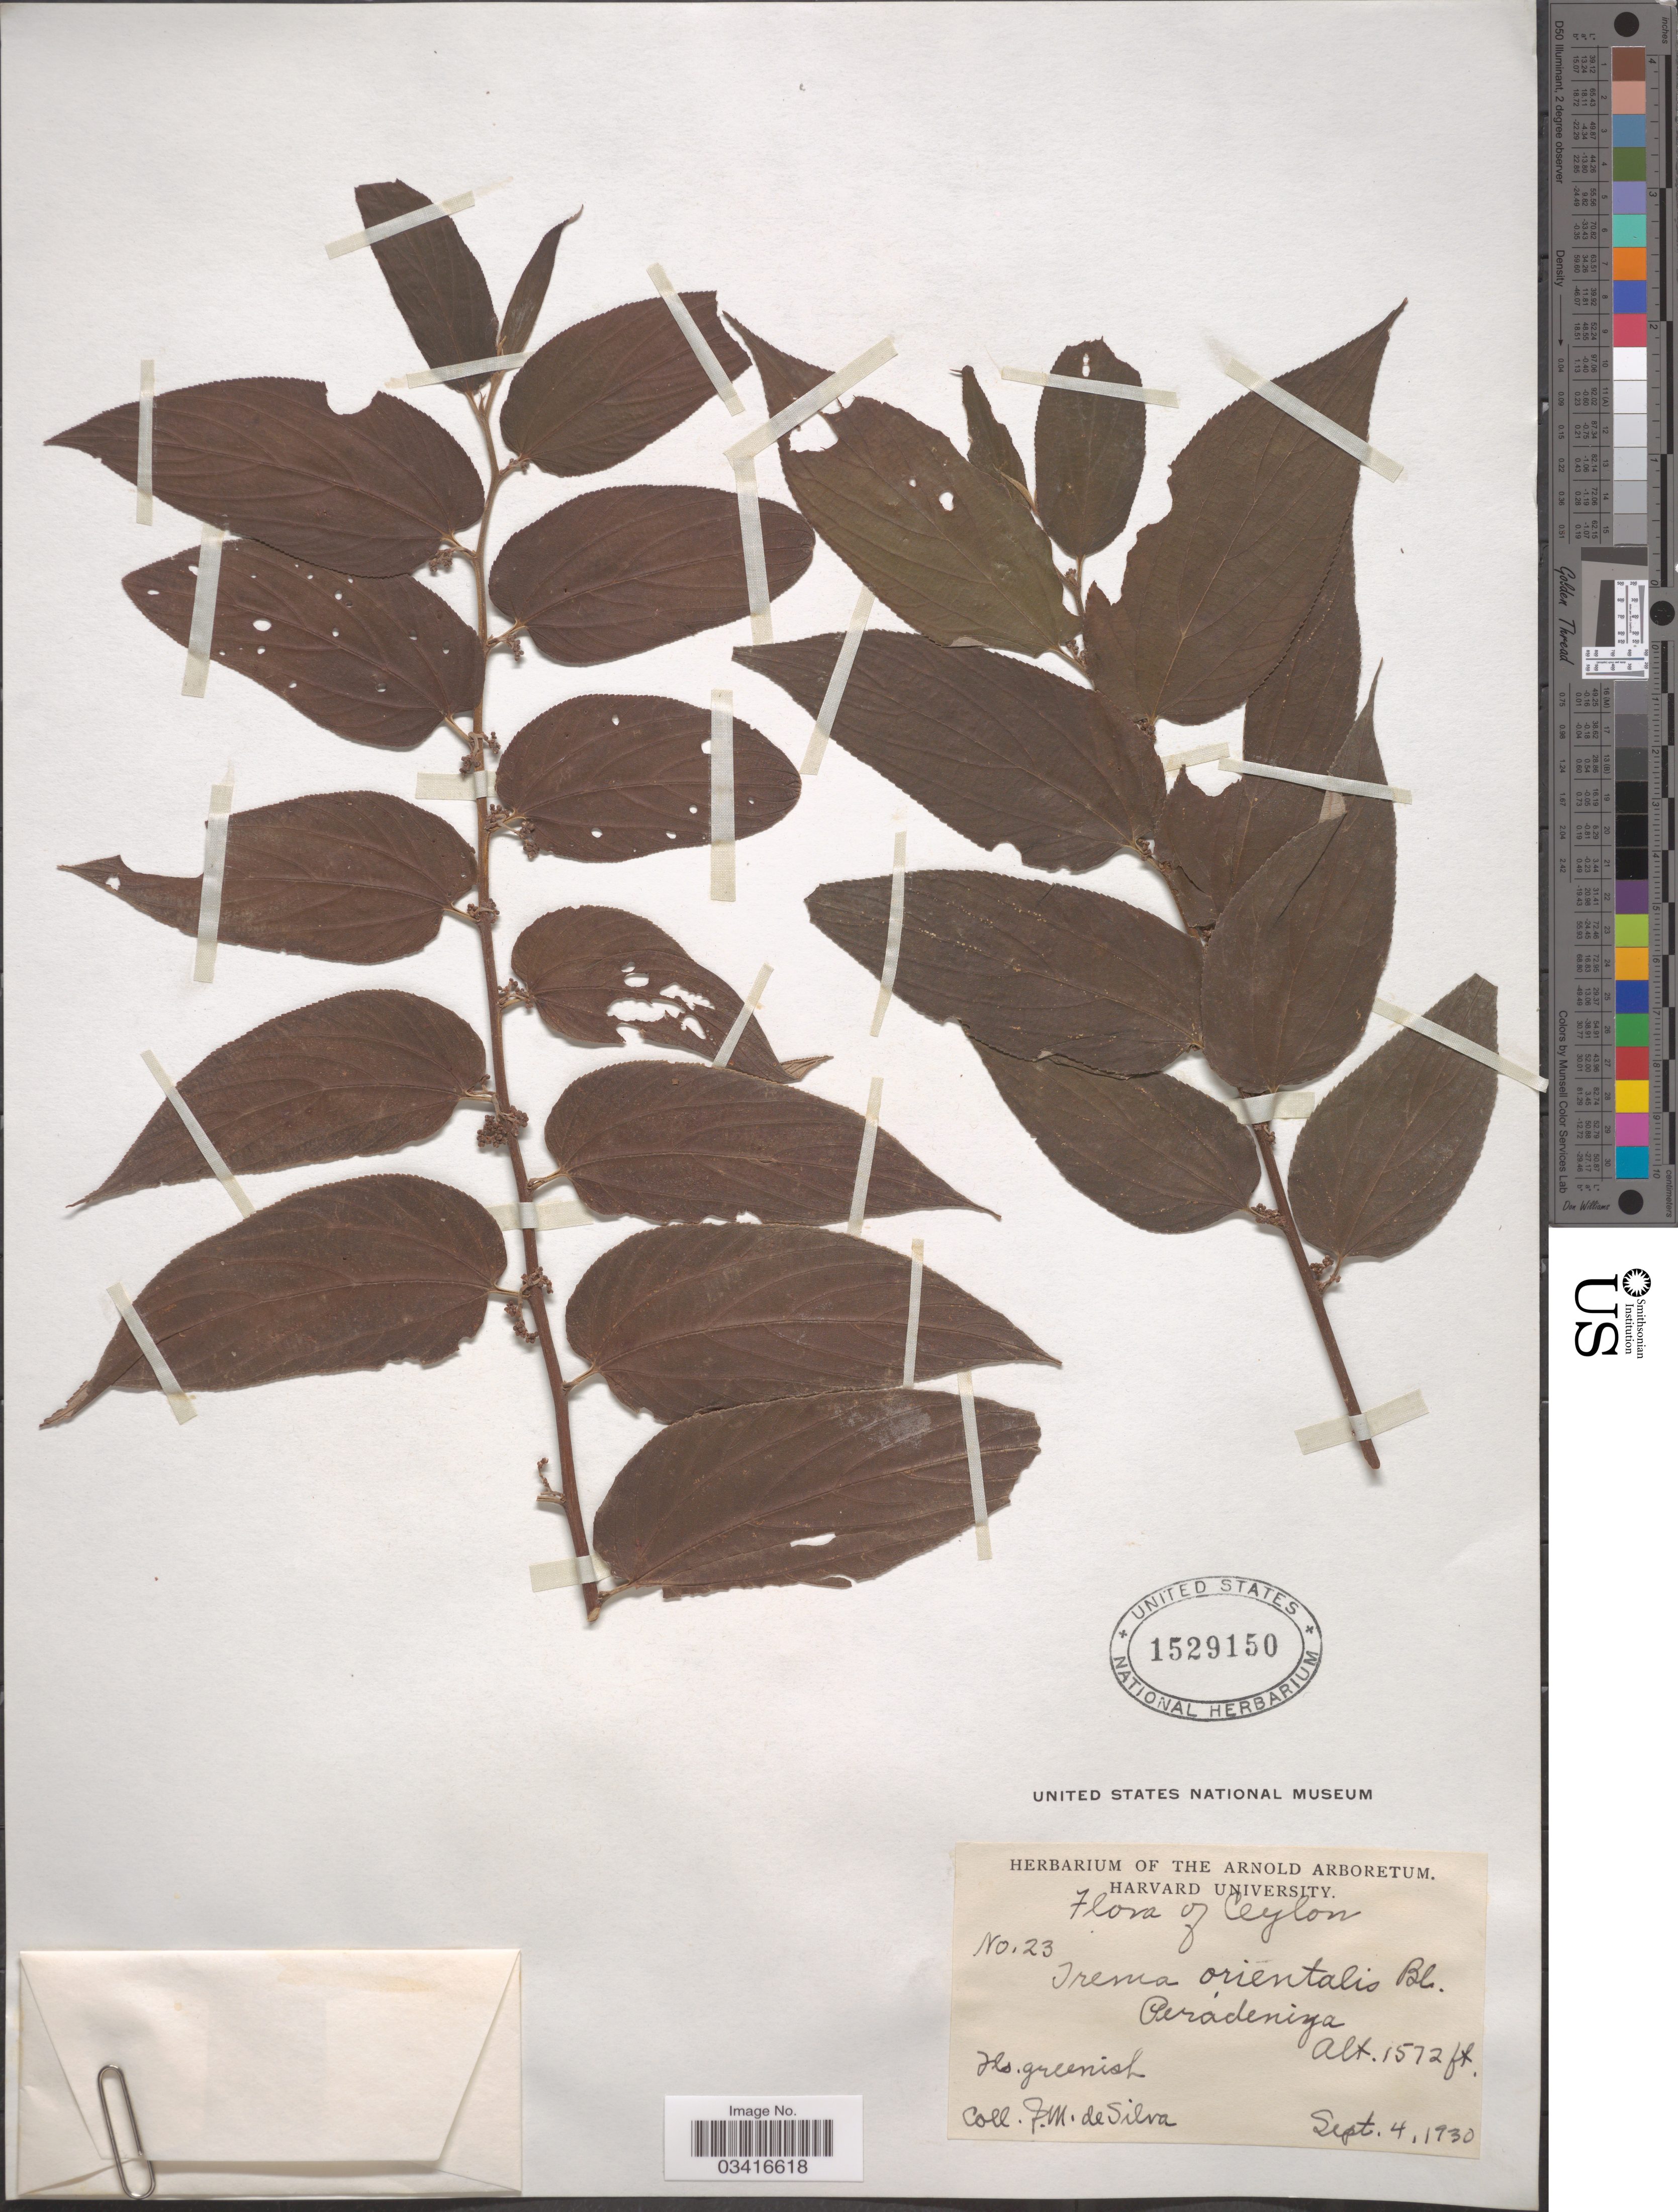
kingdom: Plantae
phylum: Tracheophyta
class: Magnoliopsida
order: Rosales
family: Cannabaceae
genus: Trema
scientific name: Trema orientale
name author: (L.) Blume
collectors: J. M. Silva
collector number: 23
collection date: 1930-09-04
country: Sri Lanka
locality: Ceylon. Perádeniya.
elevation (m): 479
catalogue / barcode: US 1529150